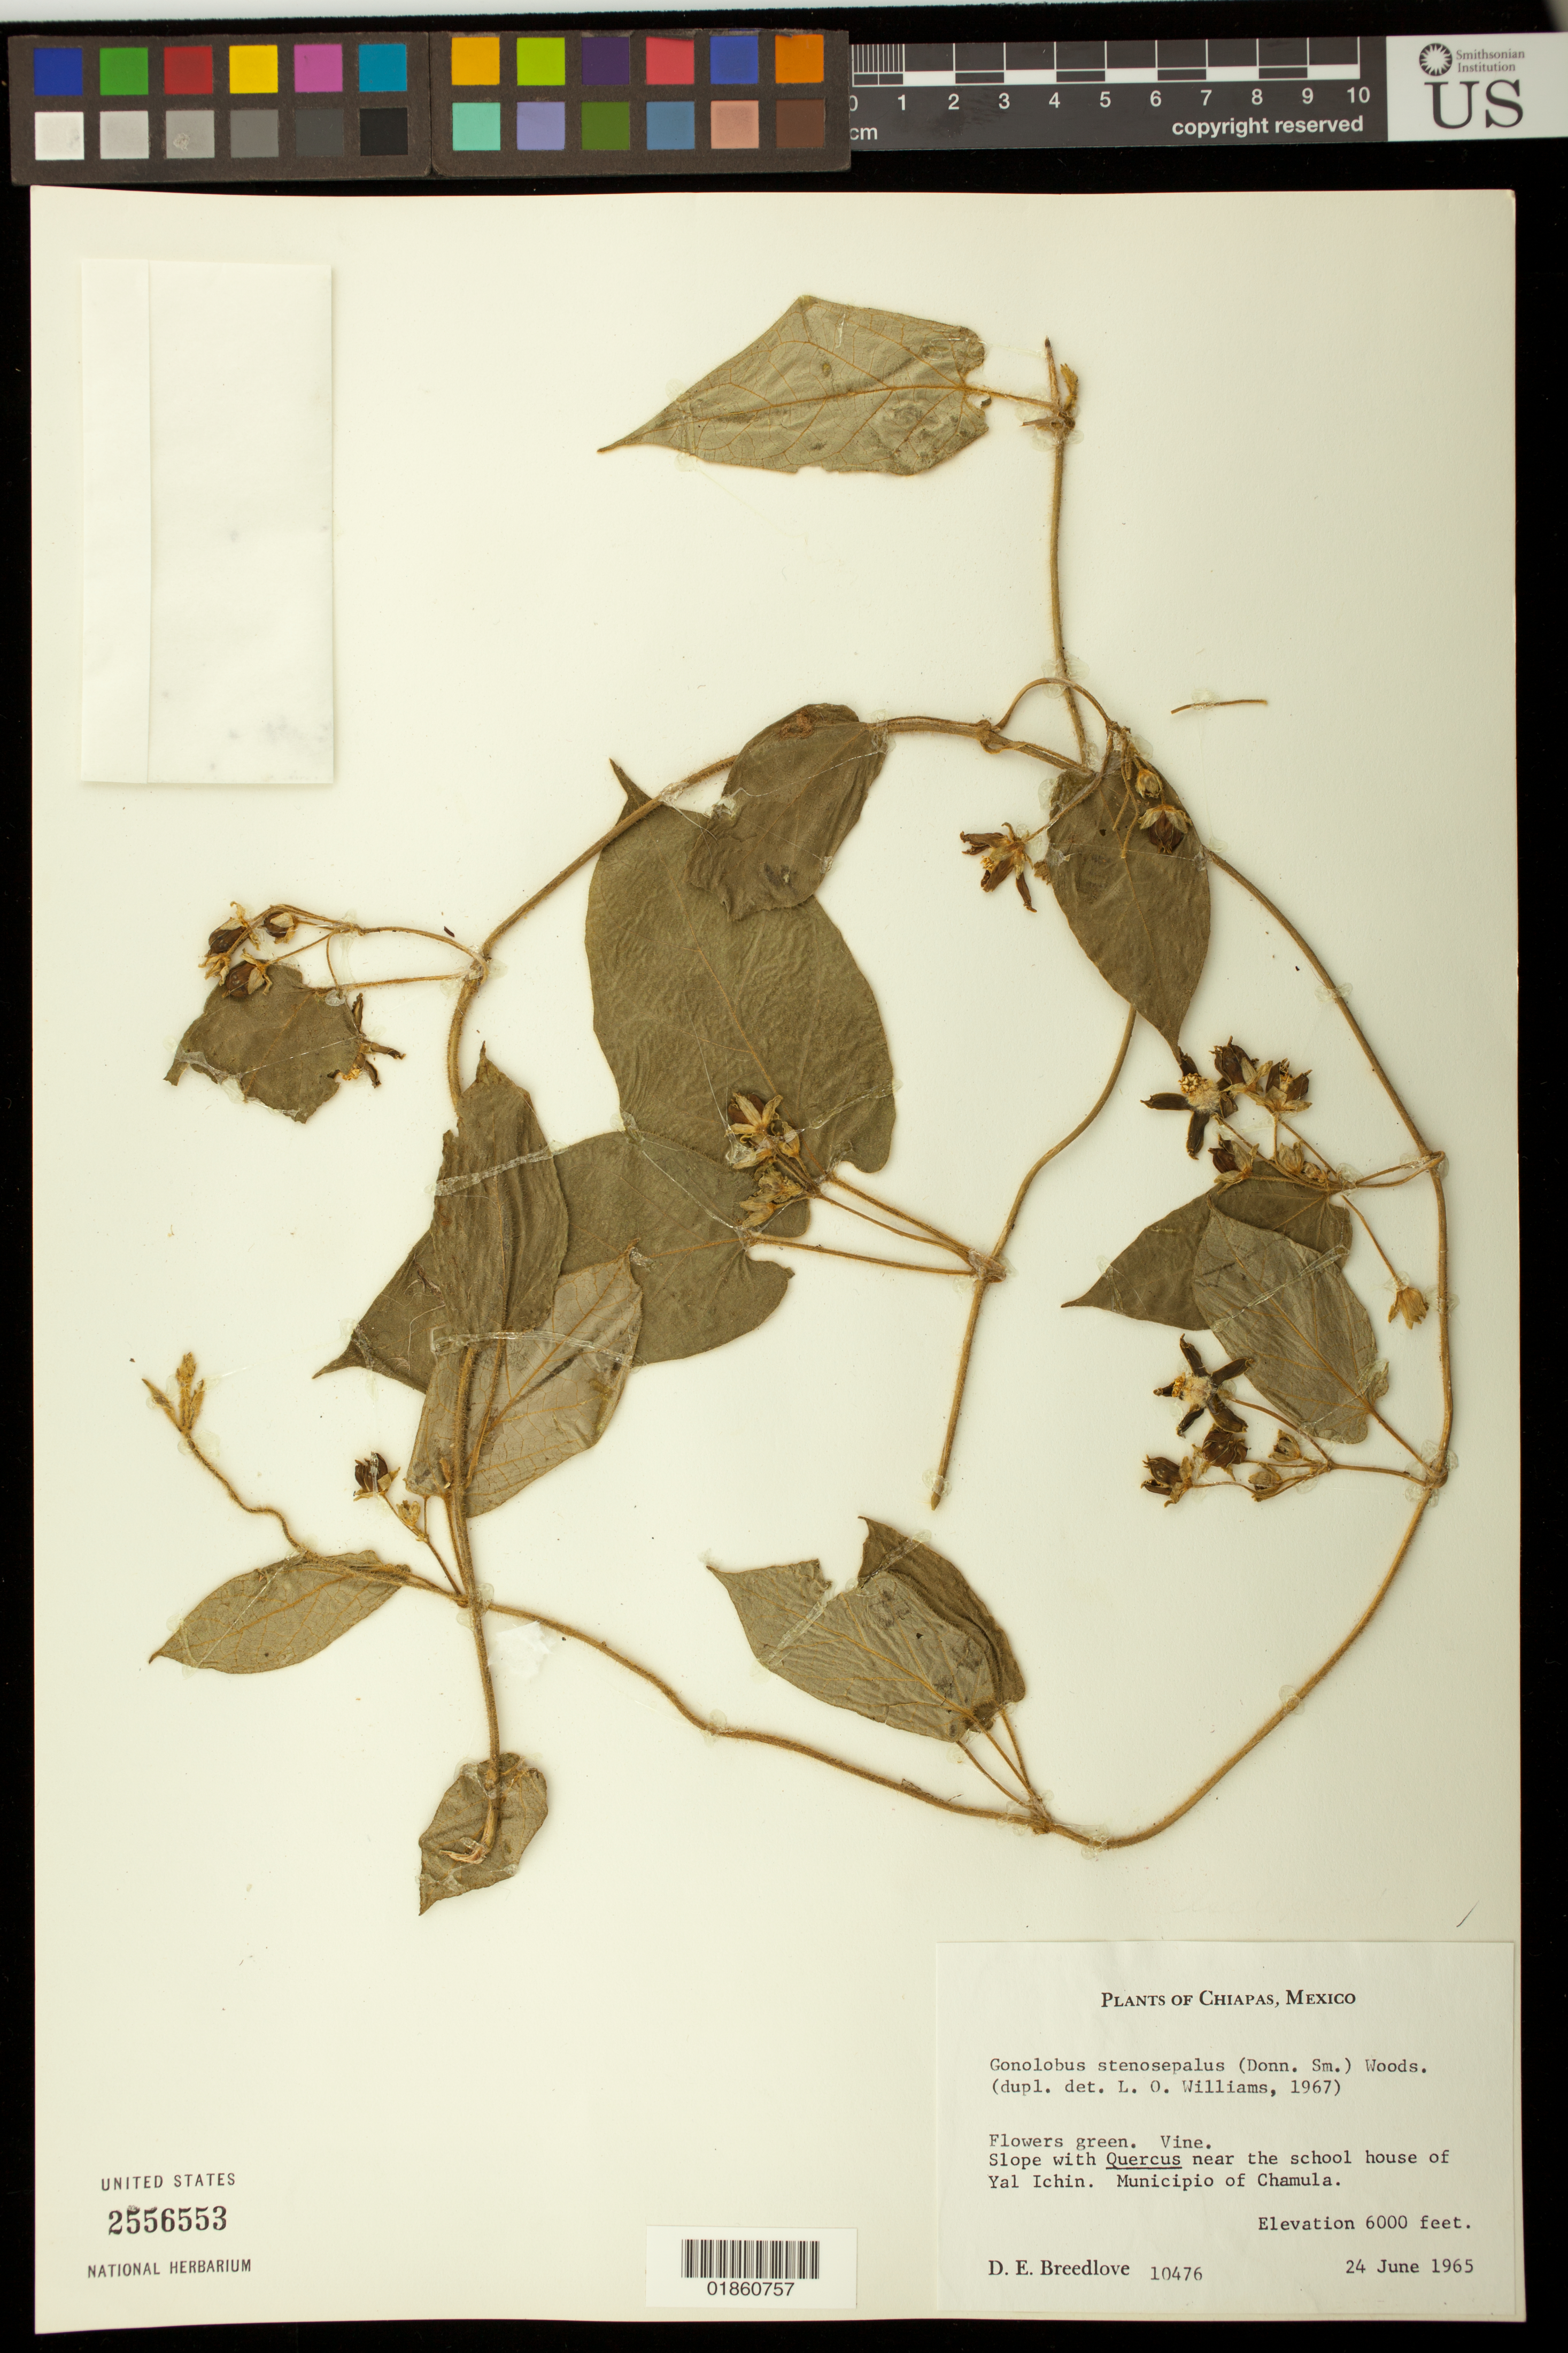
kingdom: Plantae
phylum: Tracheophyta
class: Magnoliopsida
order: Gentianales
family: Apocynaceae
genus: Gonolobus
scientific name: Gonolobus stenosepalus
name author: (Donn. Sm.) Woodson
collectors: D. E. Breedlove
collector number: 10476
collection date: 1965-06-24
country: Mexico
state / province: Chiapas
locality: near the school house of Yal Ichin , Municipio of Chamula.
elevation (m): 1829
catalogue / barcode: US 2556553